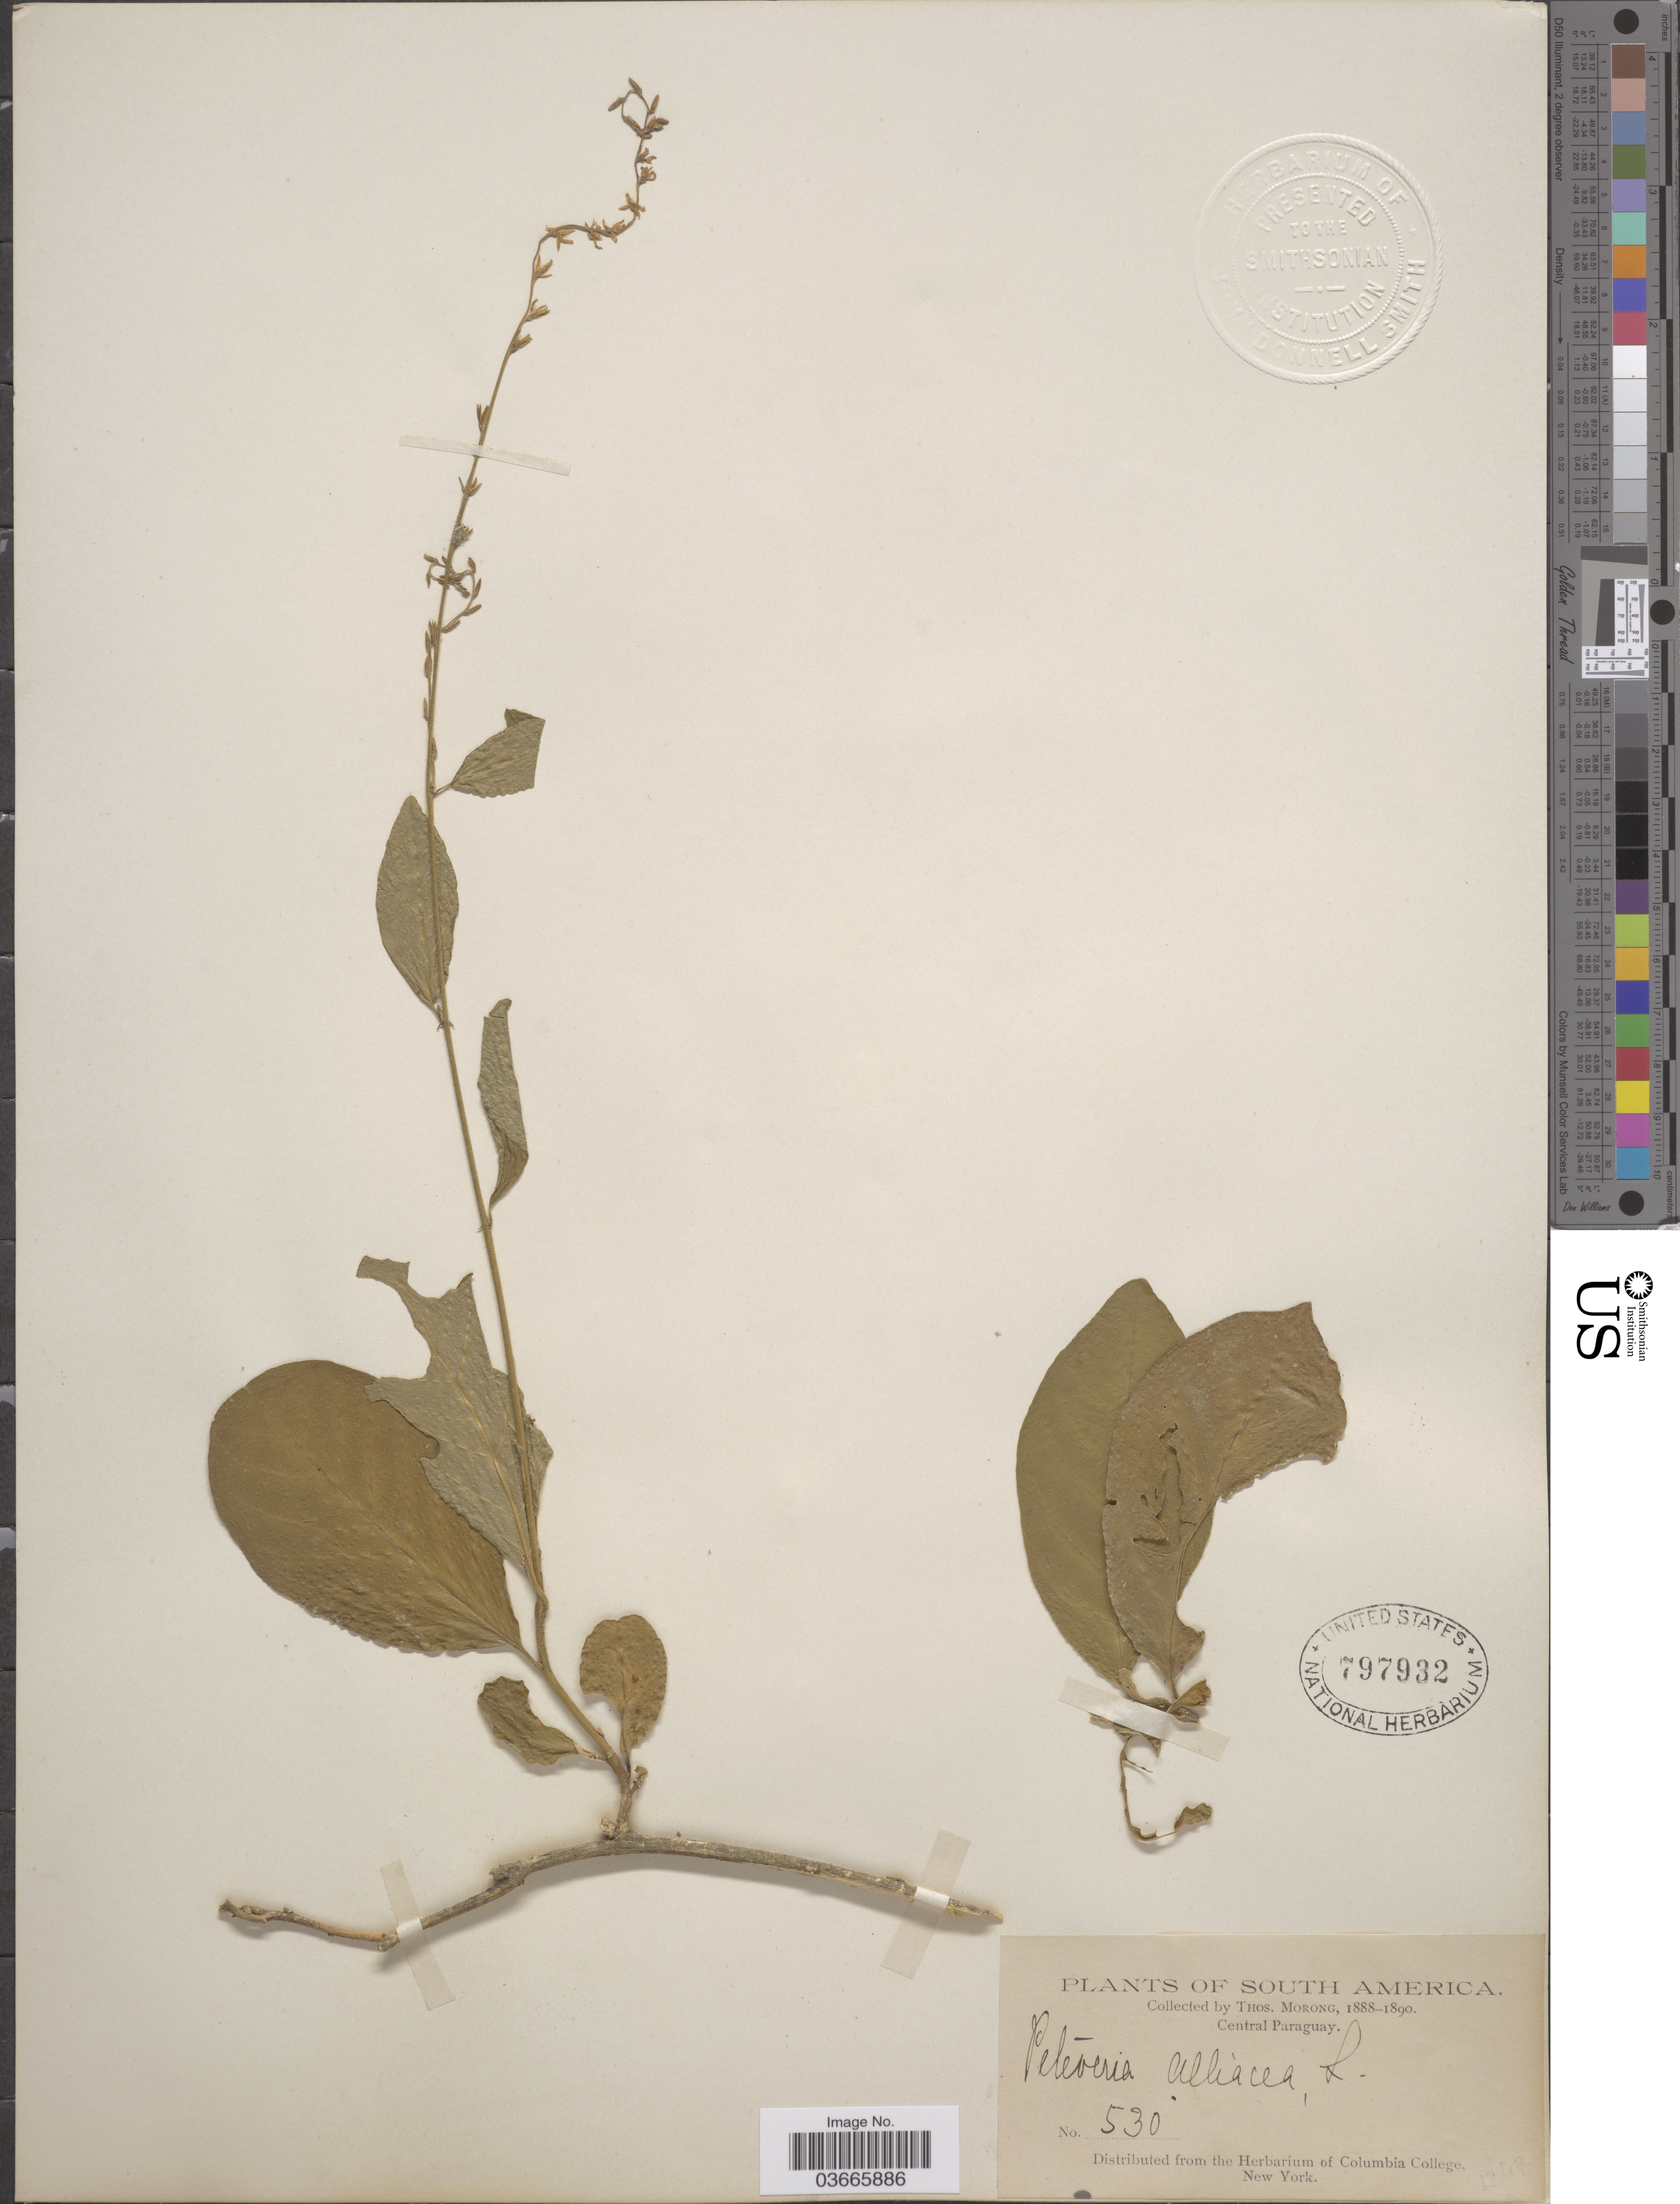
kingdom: Plantae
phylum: Tracheophyta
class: Magnoliopsida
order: Caryophyllales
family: Phytolaccaceae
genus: Petiveria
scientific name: Petiveria alliacea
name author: L.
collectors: ex herb. T. Morong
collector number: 530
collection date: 1888/1890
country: Paraguay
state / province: Central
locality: Central Paraguay.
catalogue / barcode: US 797932